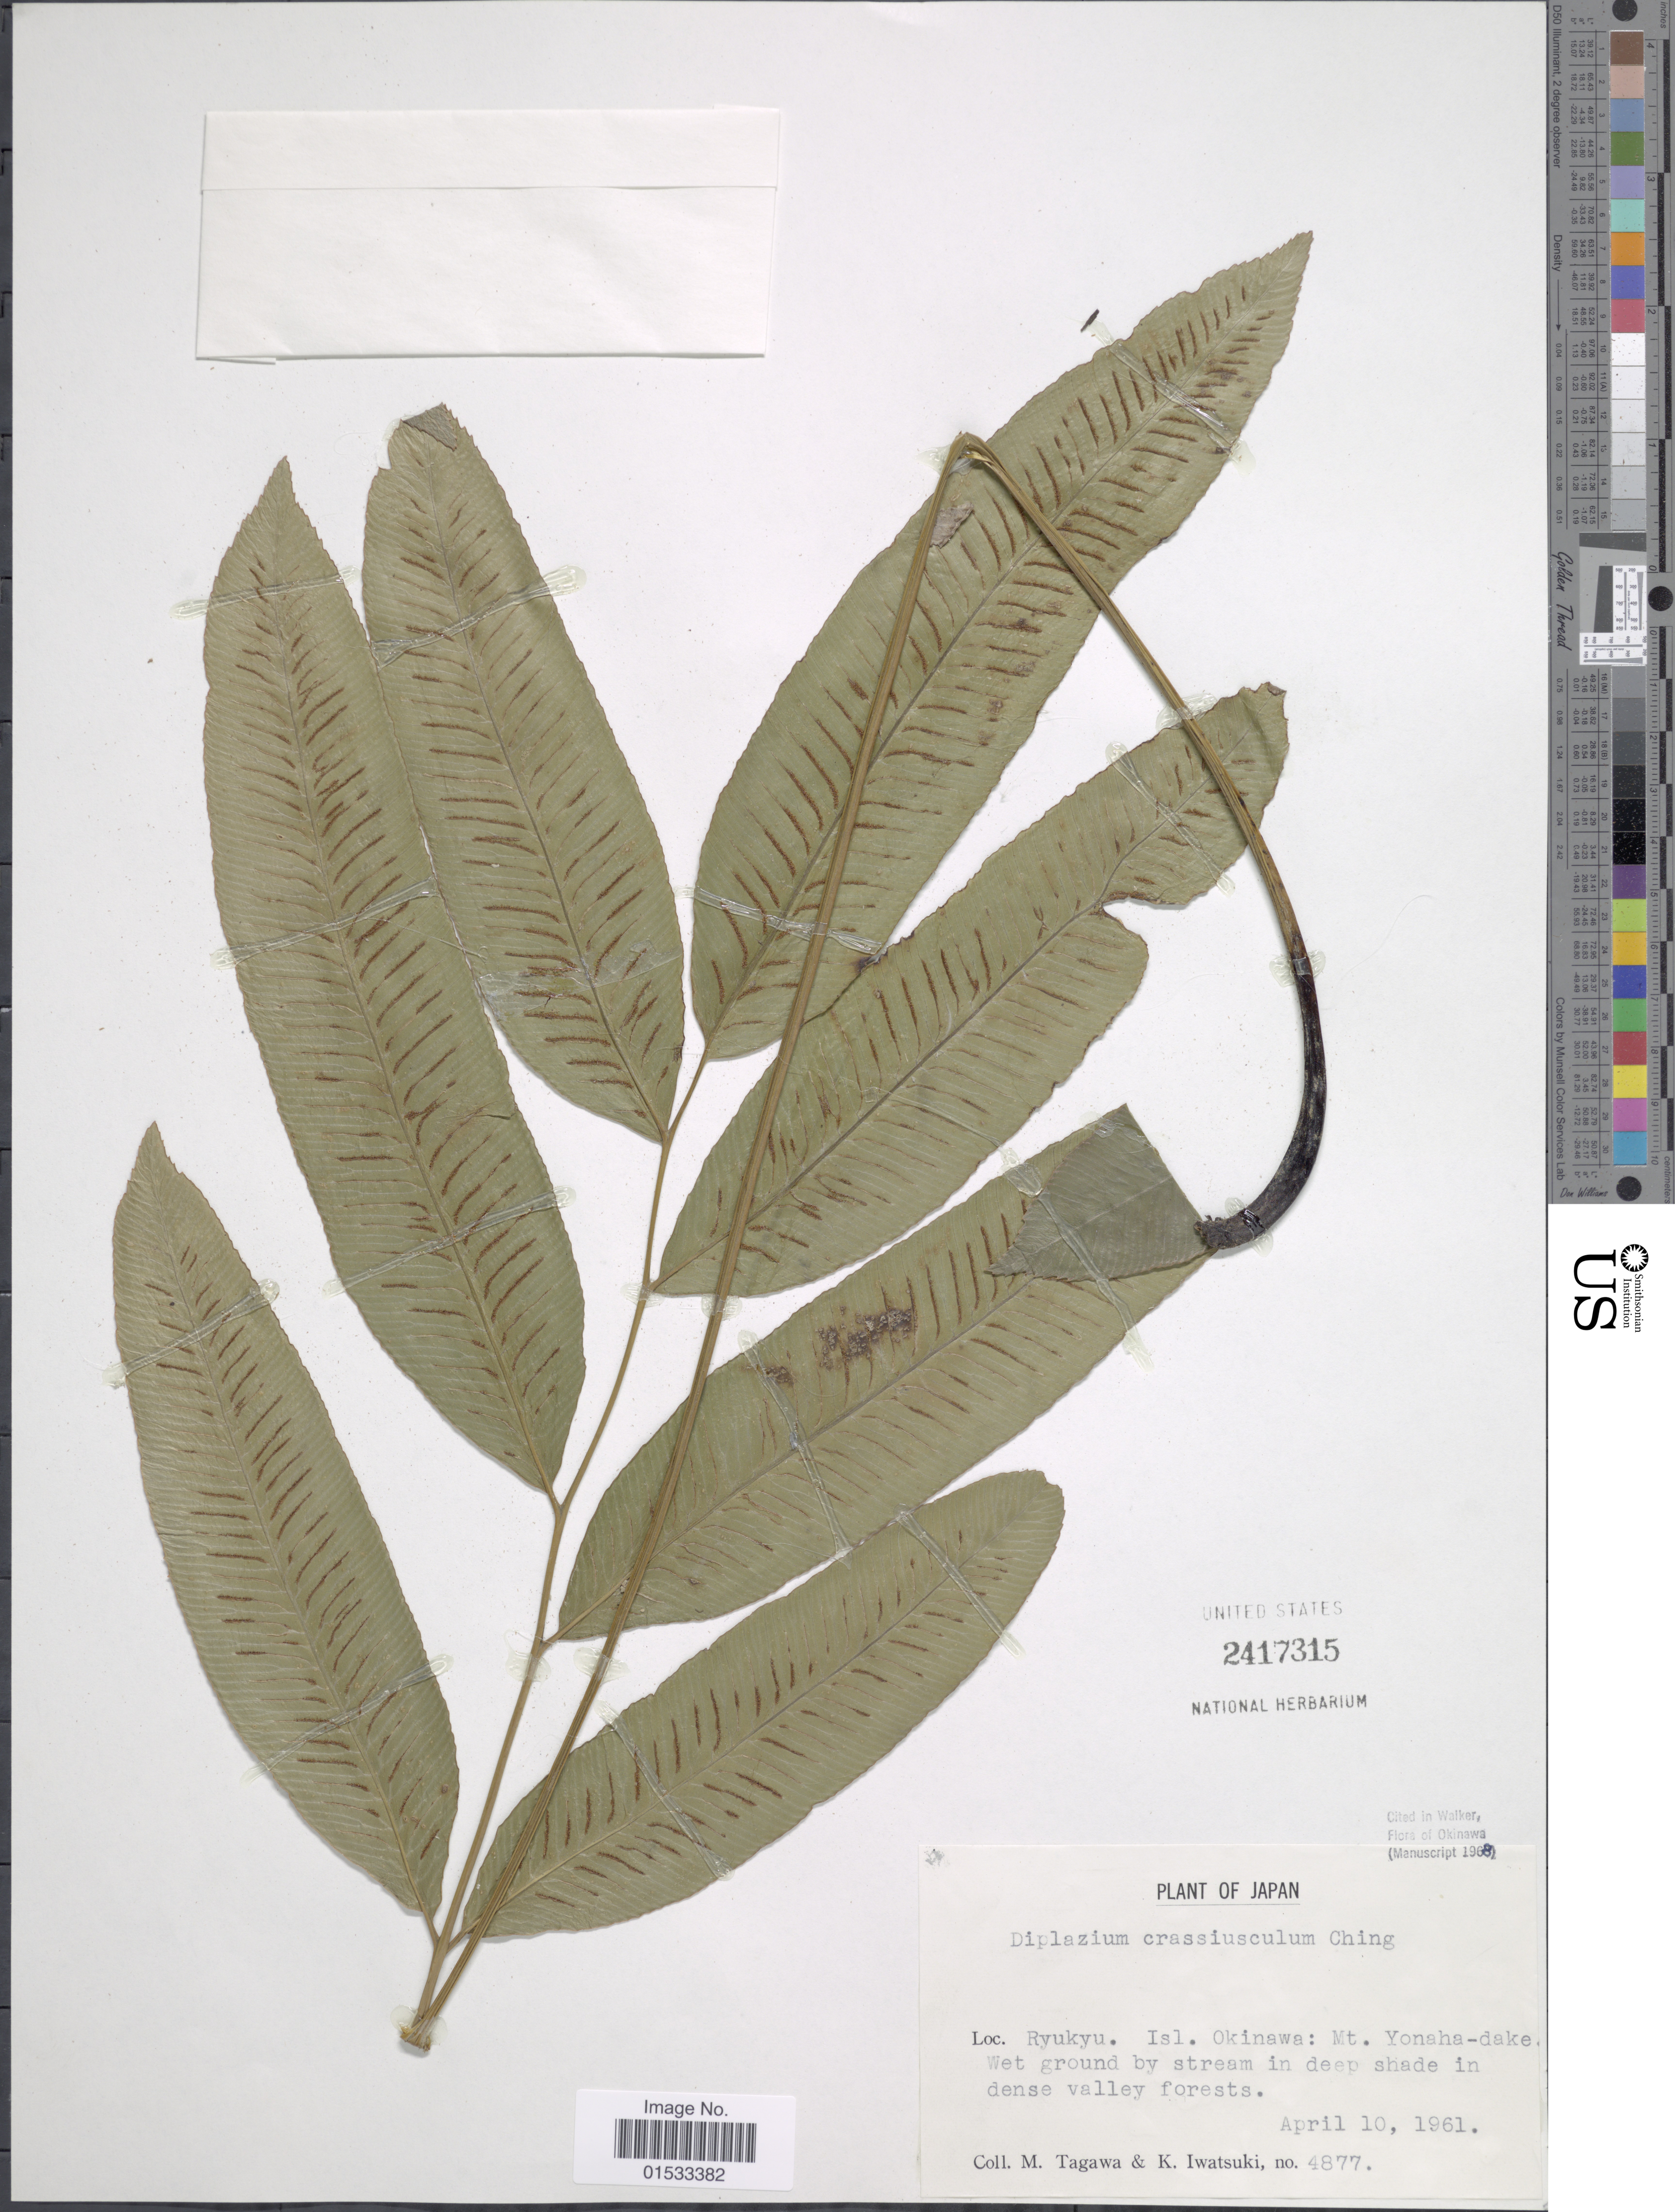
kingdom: Plantae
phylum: Tracheophyta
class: Polypodiopsida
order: Polypodiales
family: Athyriaceae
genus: Diplazium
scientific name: Diplazium crassiusculum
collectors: M. Tagawa & K. Iwatsuki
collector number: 4877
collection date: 1961-04-10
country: Japan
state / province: Okinawa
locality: Ryukyu, Isl. Okinawa; Mt. Yonaha- dake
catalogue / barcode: US 2417315